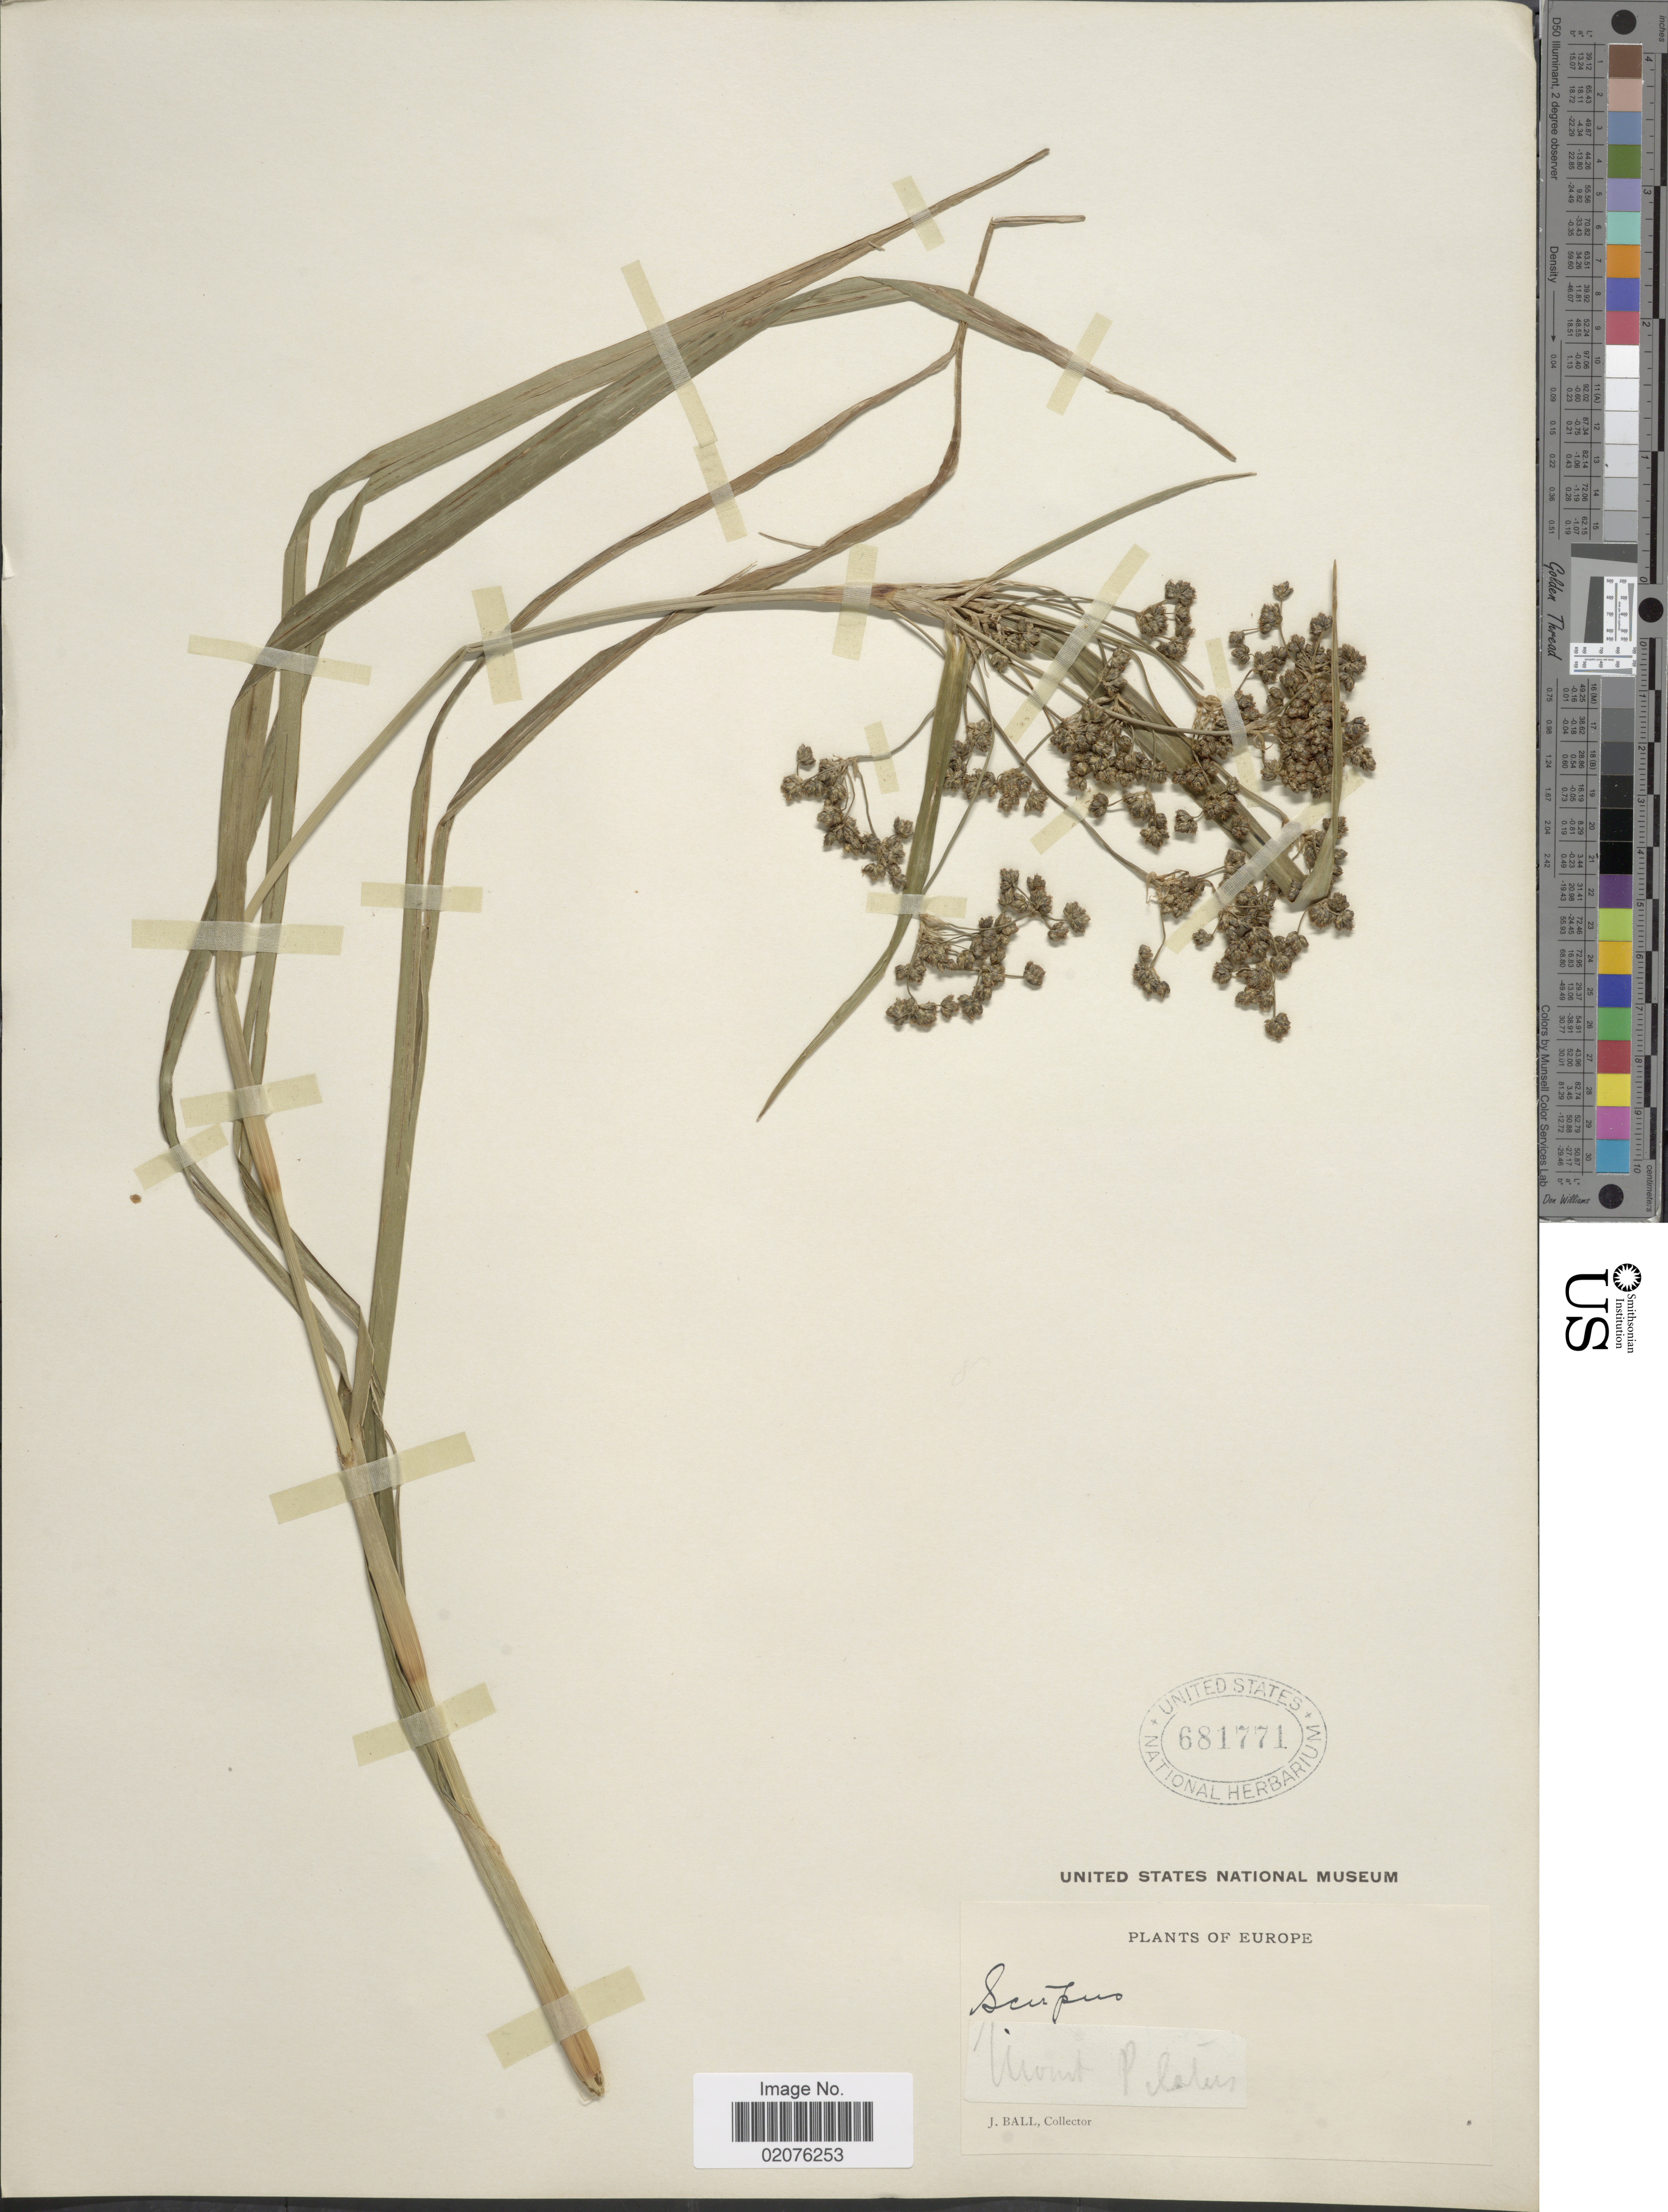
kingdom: Plantae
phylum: Tracheophyta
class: Liliopsida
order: Poales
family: Cyperaceae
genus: Scirpus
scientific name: Scirpus sylvaticus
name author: L.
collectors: J. Ball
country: Switzerland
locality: Mont Pilatus, Europe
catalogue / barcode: US 681771